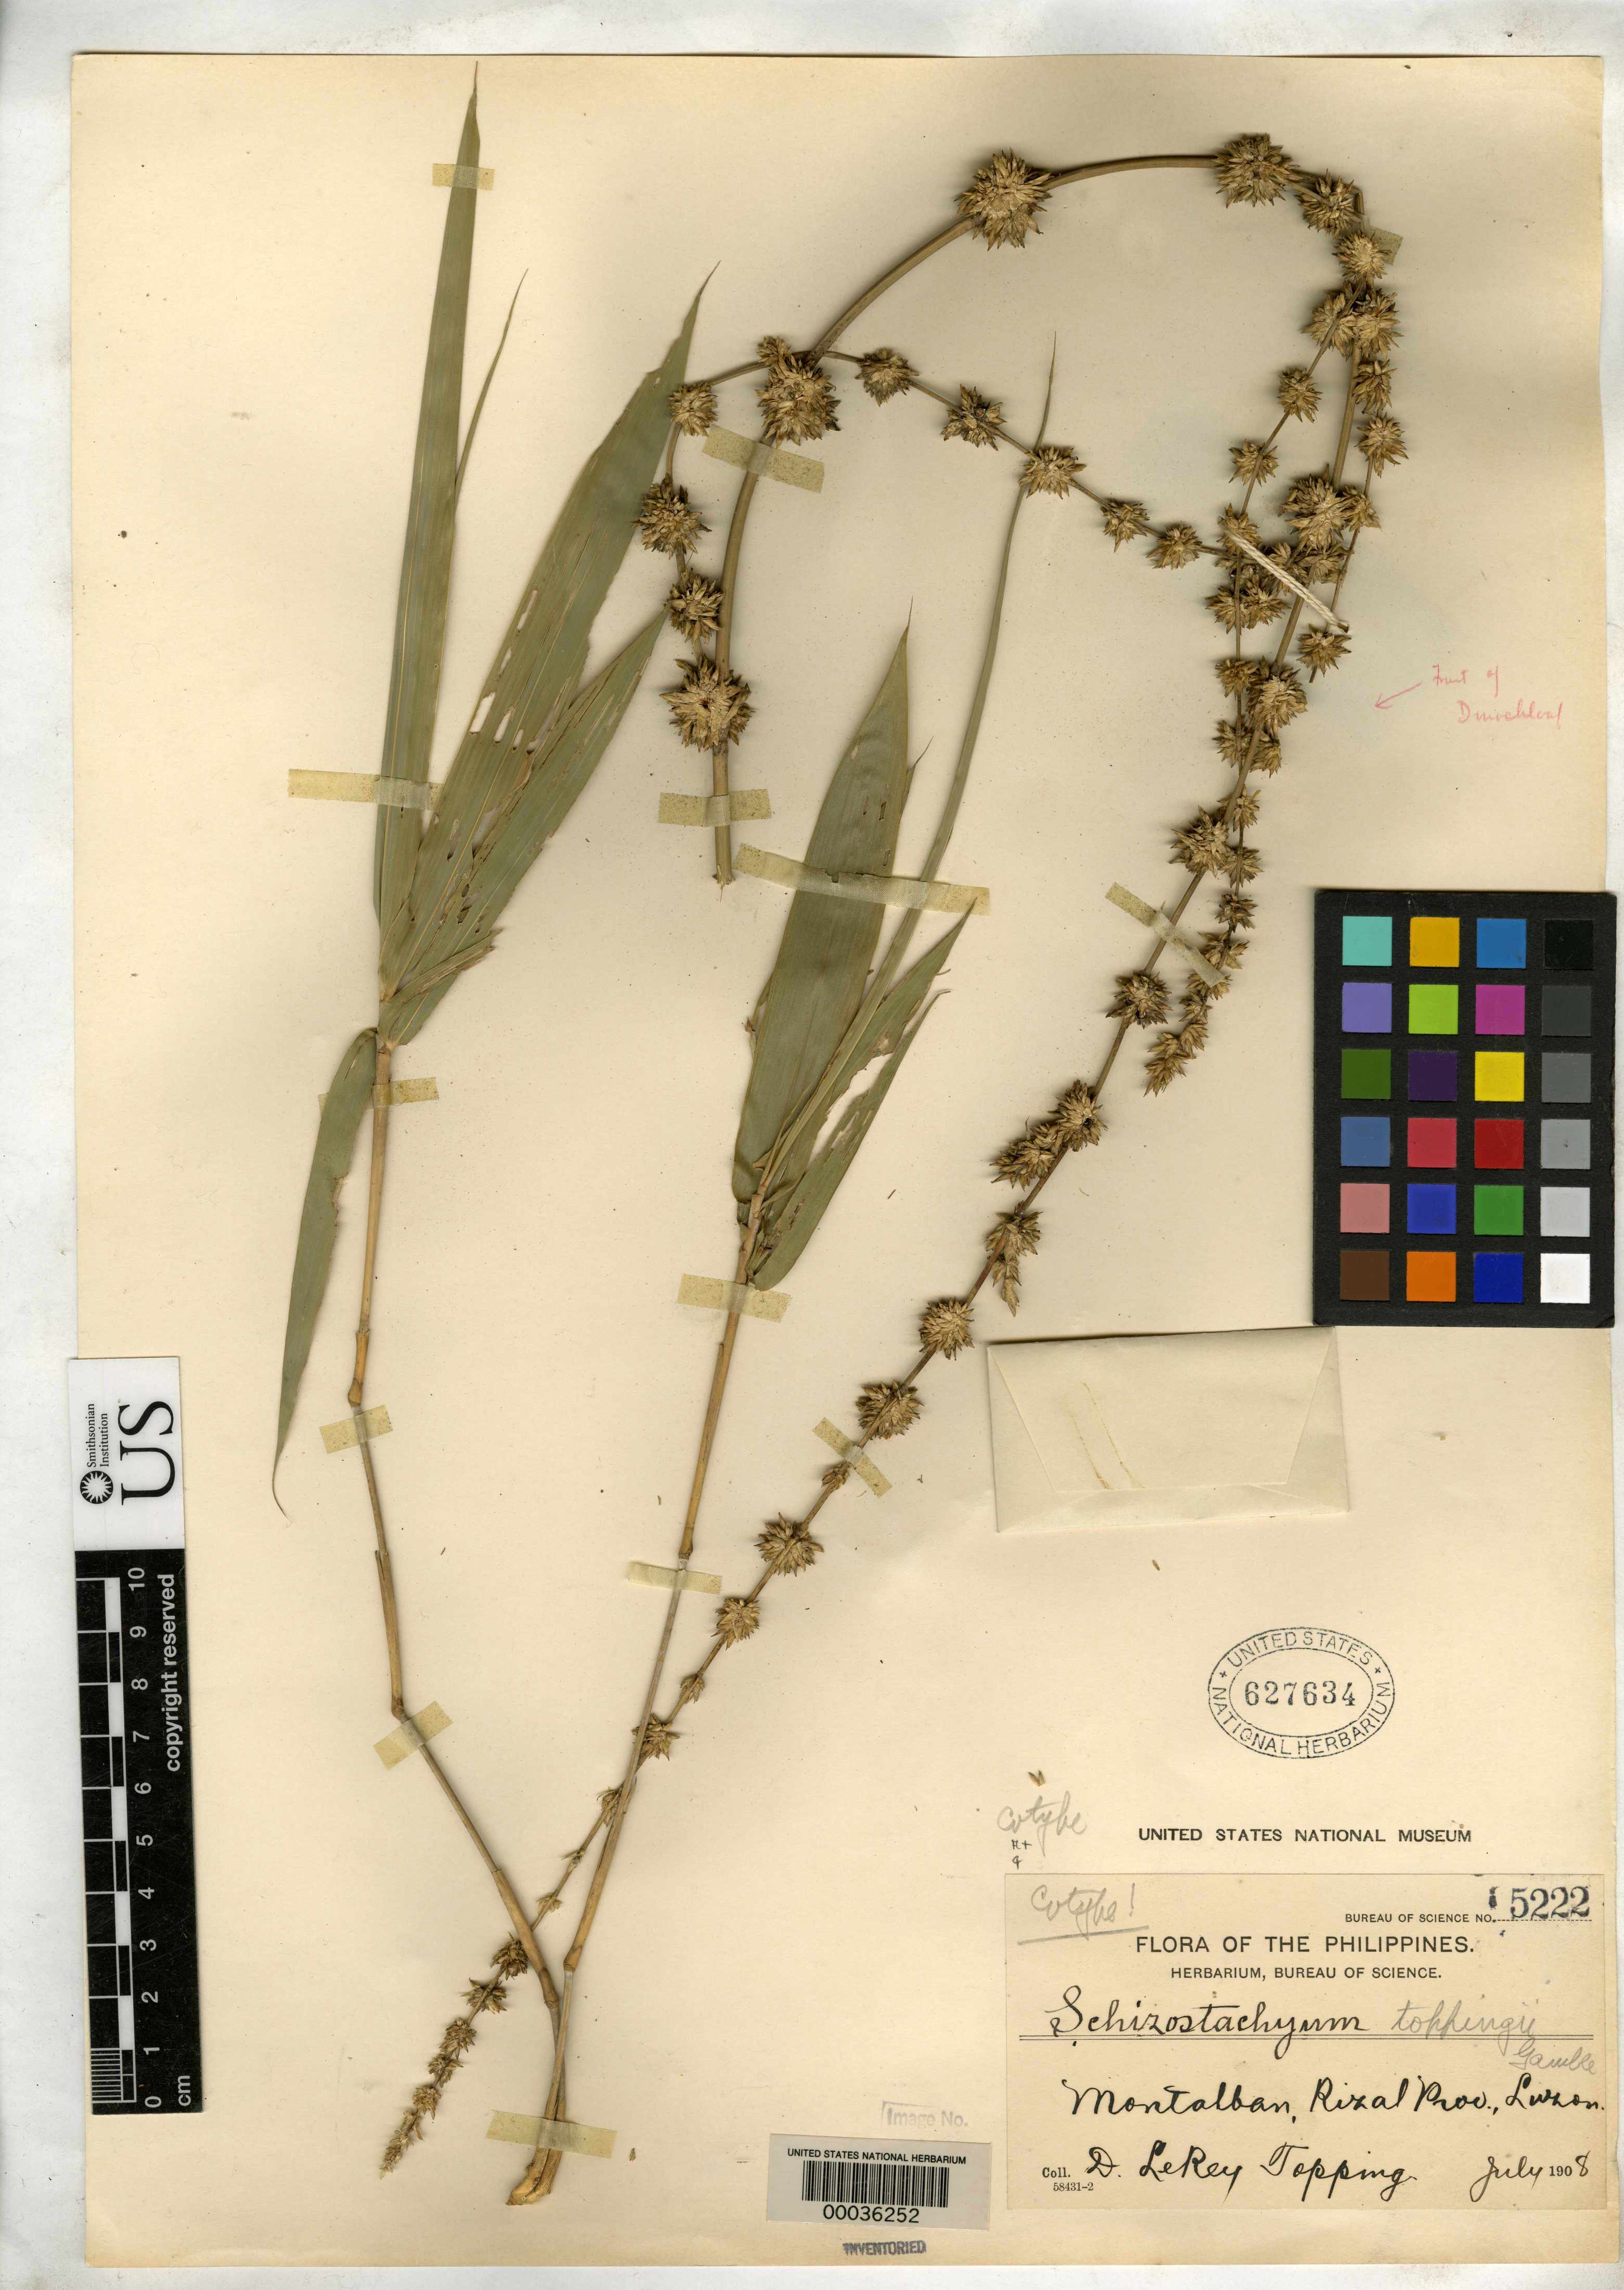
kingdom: Plantae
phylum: Tracheophyta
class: Liliopsida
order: Poales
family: Poaceae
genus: Schizostachyum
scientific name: Schizostachyum toppingii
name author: Gamble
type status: Syntype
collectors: D. L. Topping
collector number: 5222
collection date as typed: Jul 1908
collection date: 1908-07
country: Philippines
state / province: Calabarzon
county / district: Rizal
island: Luzon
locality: Montalban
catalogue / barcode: US 627634